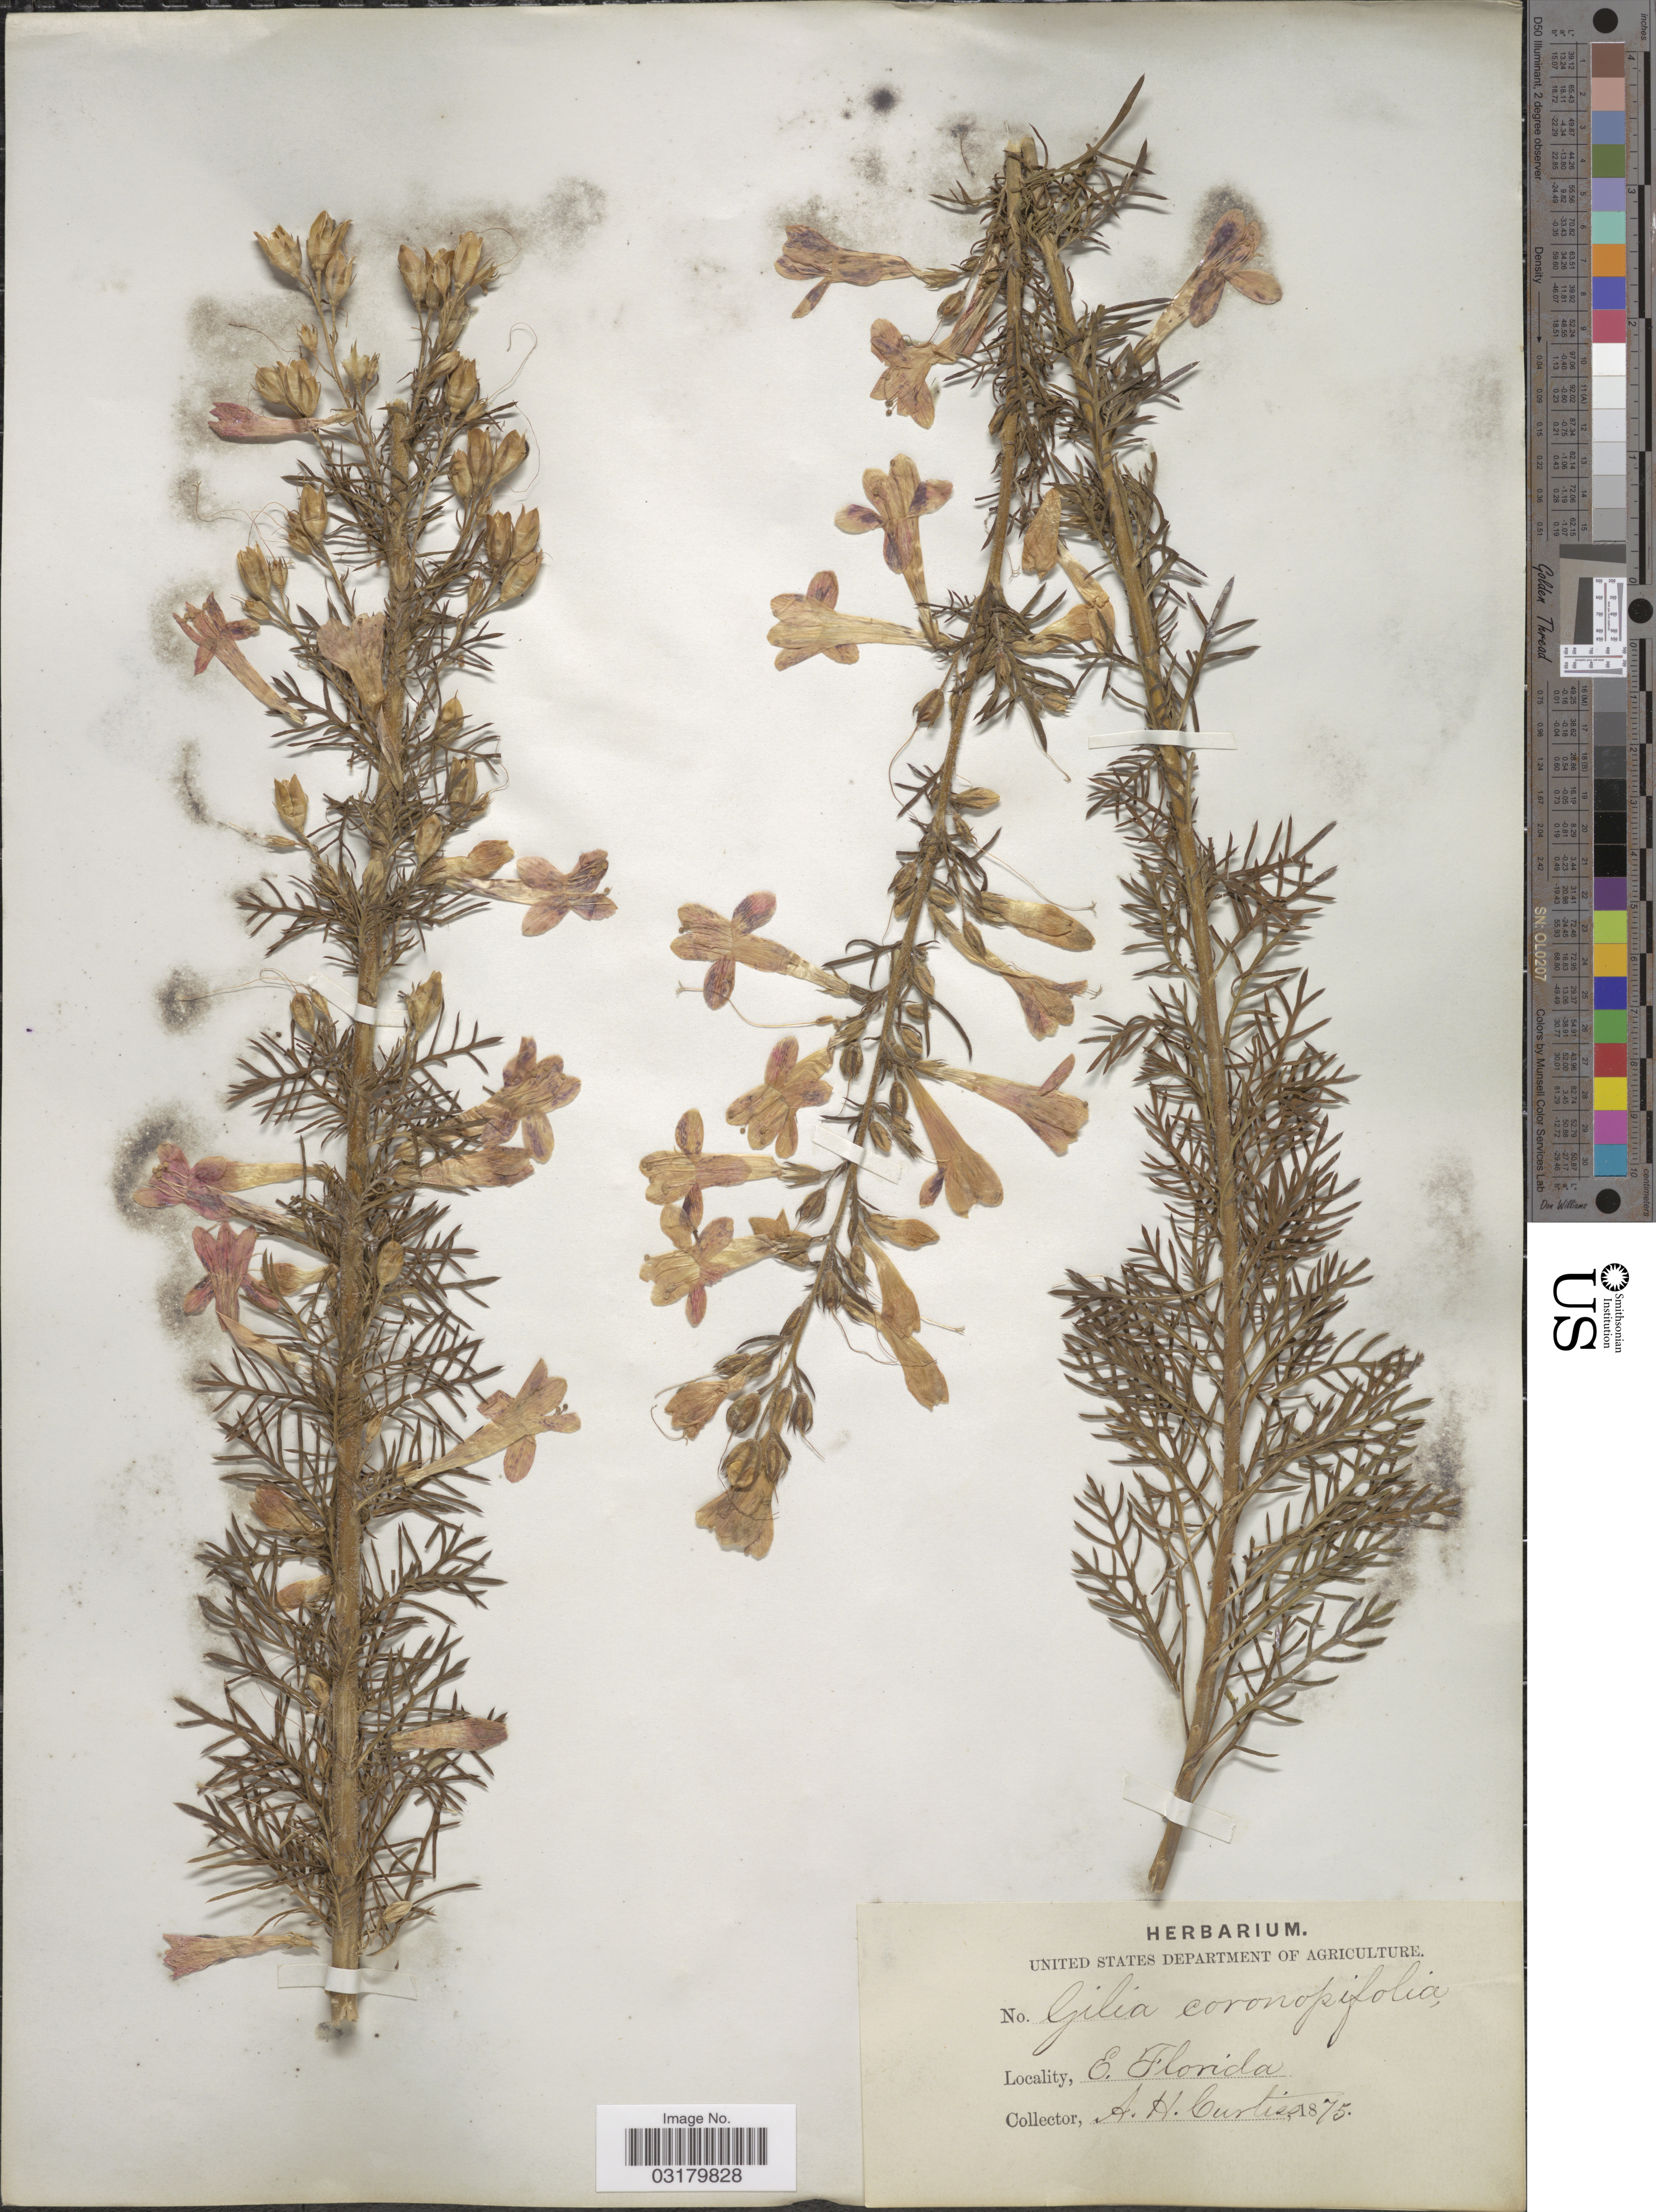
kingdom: Plantae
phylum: Tracheophyta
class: Magnoliopsida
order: Ericales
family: Polemoniaceae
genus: Ipomopsis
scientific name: Ipomopsis rubra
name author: (L.) Wherry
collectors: A. H. Curtiss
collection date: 1875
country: United States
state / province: Florida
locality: E. Florida.